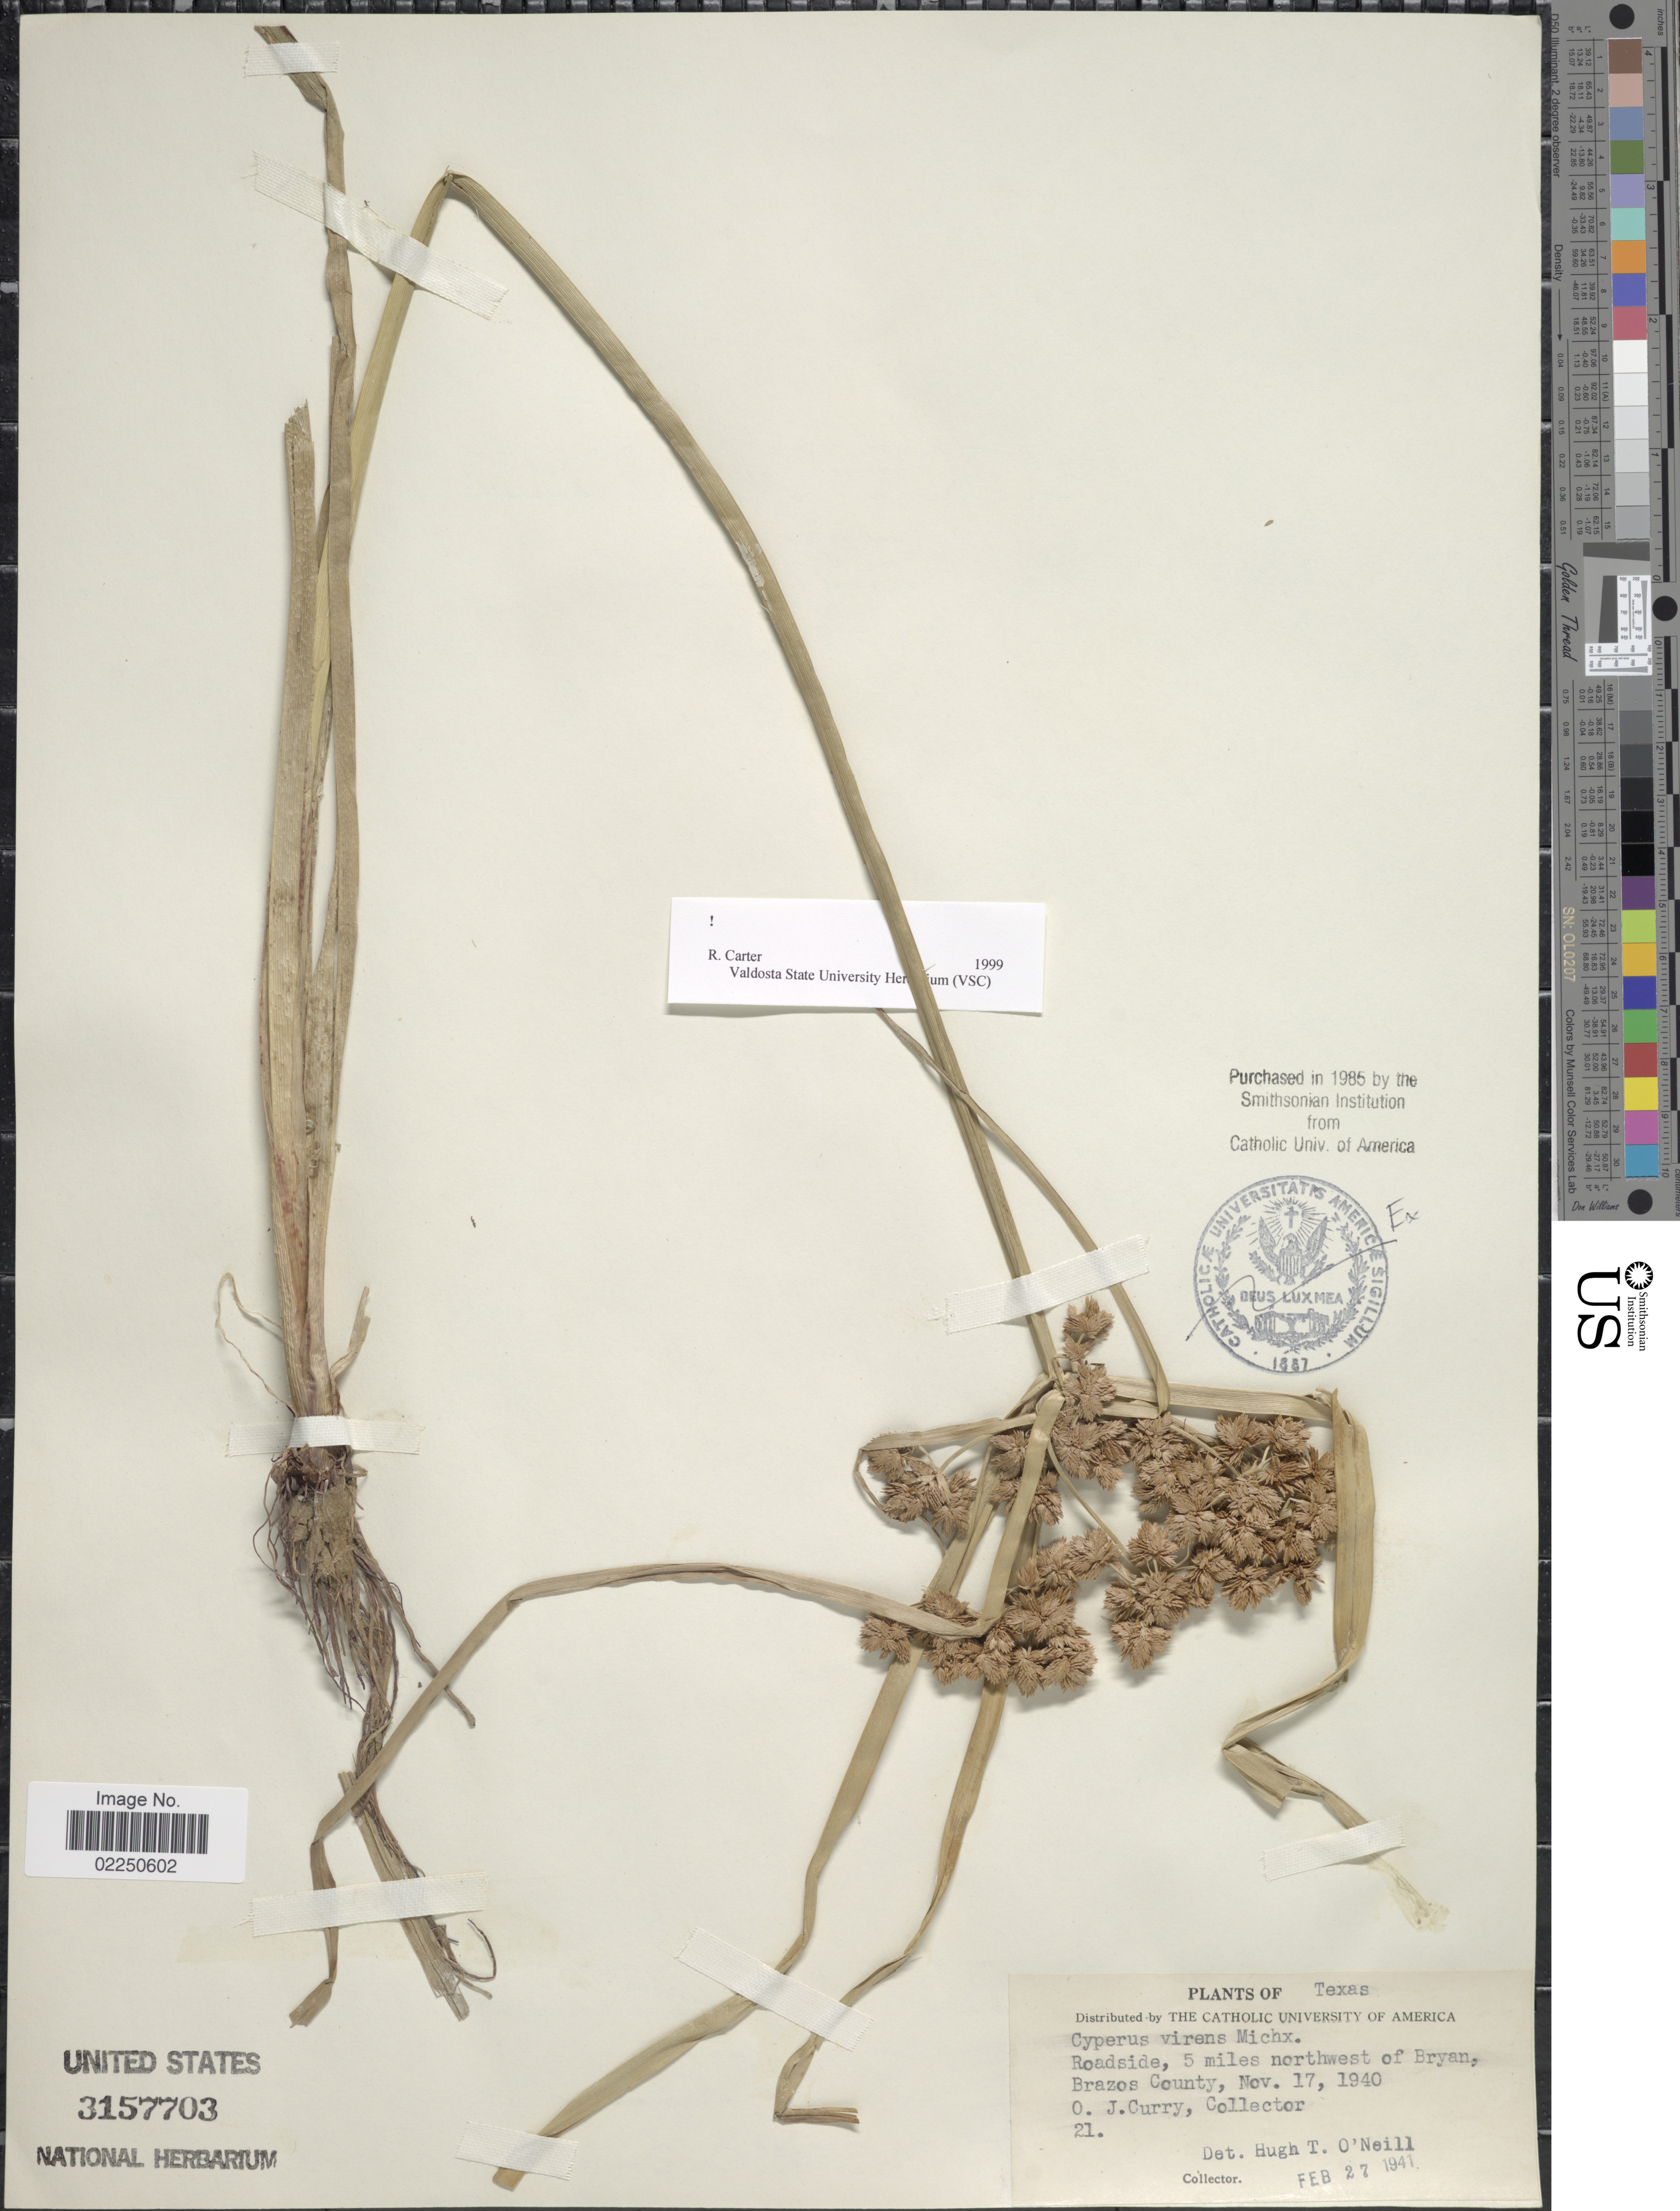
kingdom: Plantae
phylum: Tracheophyta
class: Liliopsida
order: Poales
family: Cyperaceae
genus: Cyperus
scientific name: Cyperus virens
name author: Michx.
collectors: O. Curry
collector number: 21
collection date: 1940-11-17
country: United States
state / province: Texas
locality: Roadside, 5 miles northwest of Bryan, Brazos County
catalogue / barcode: US 3157703